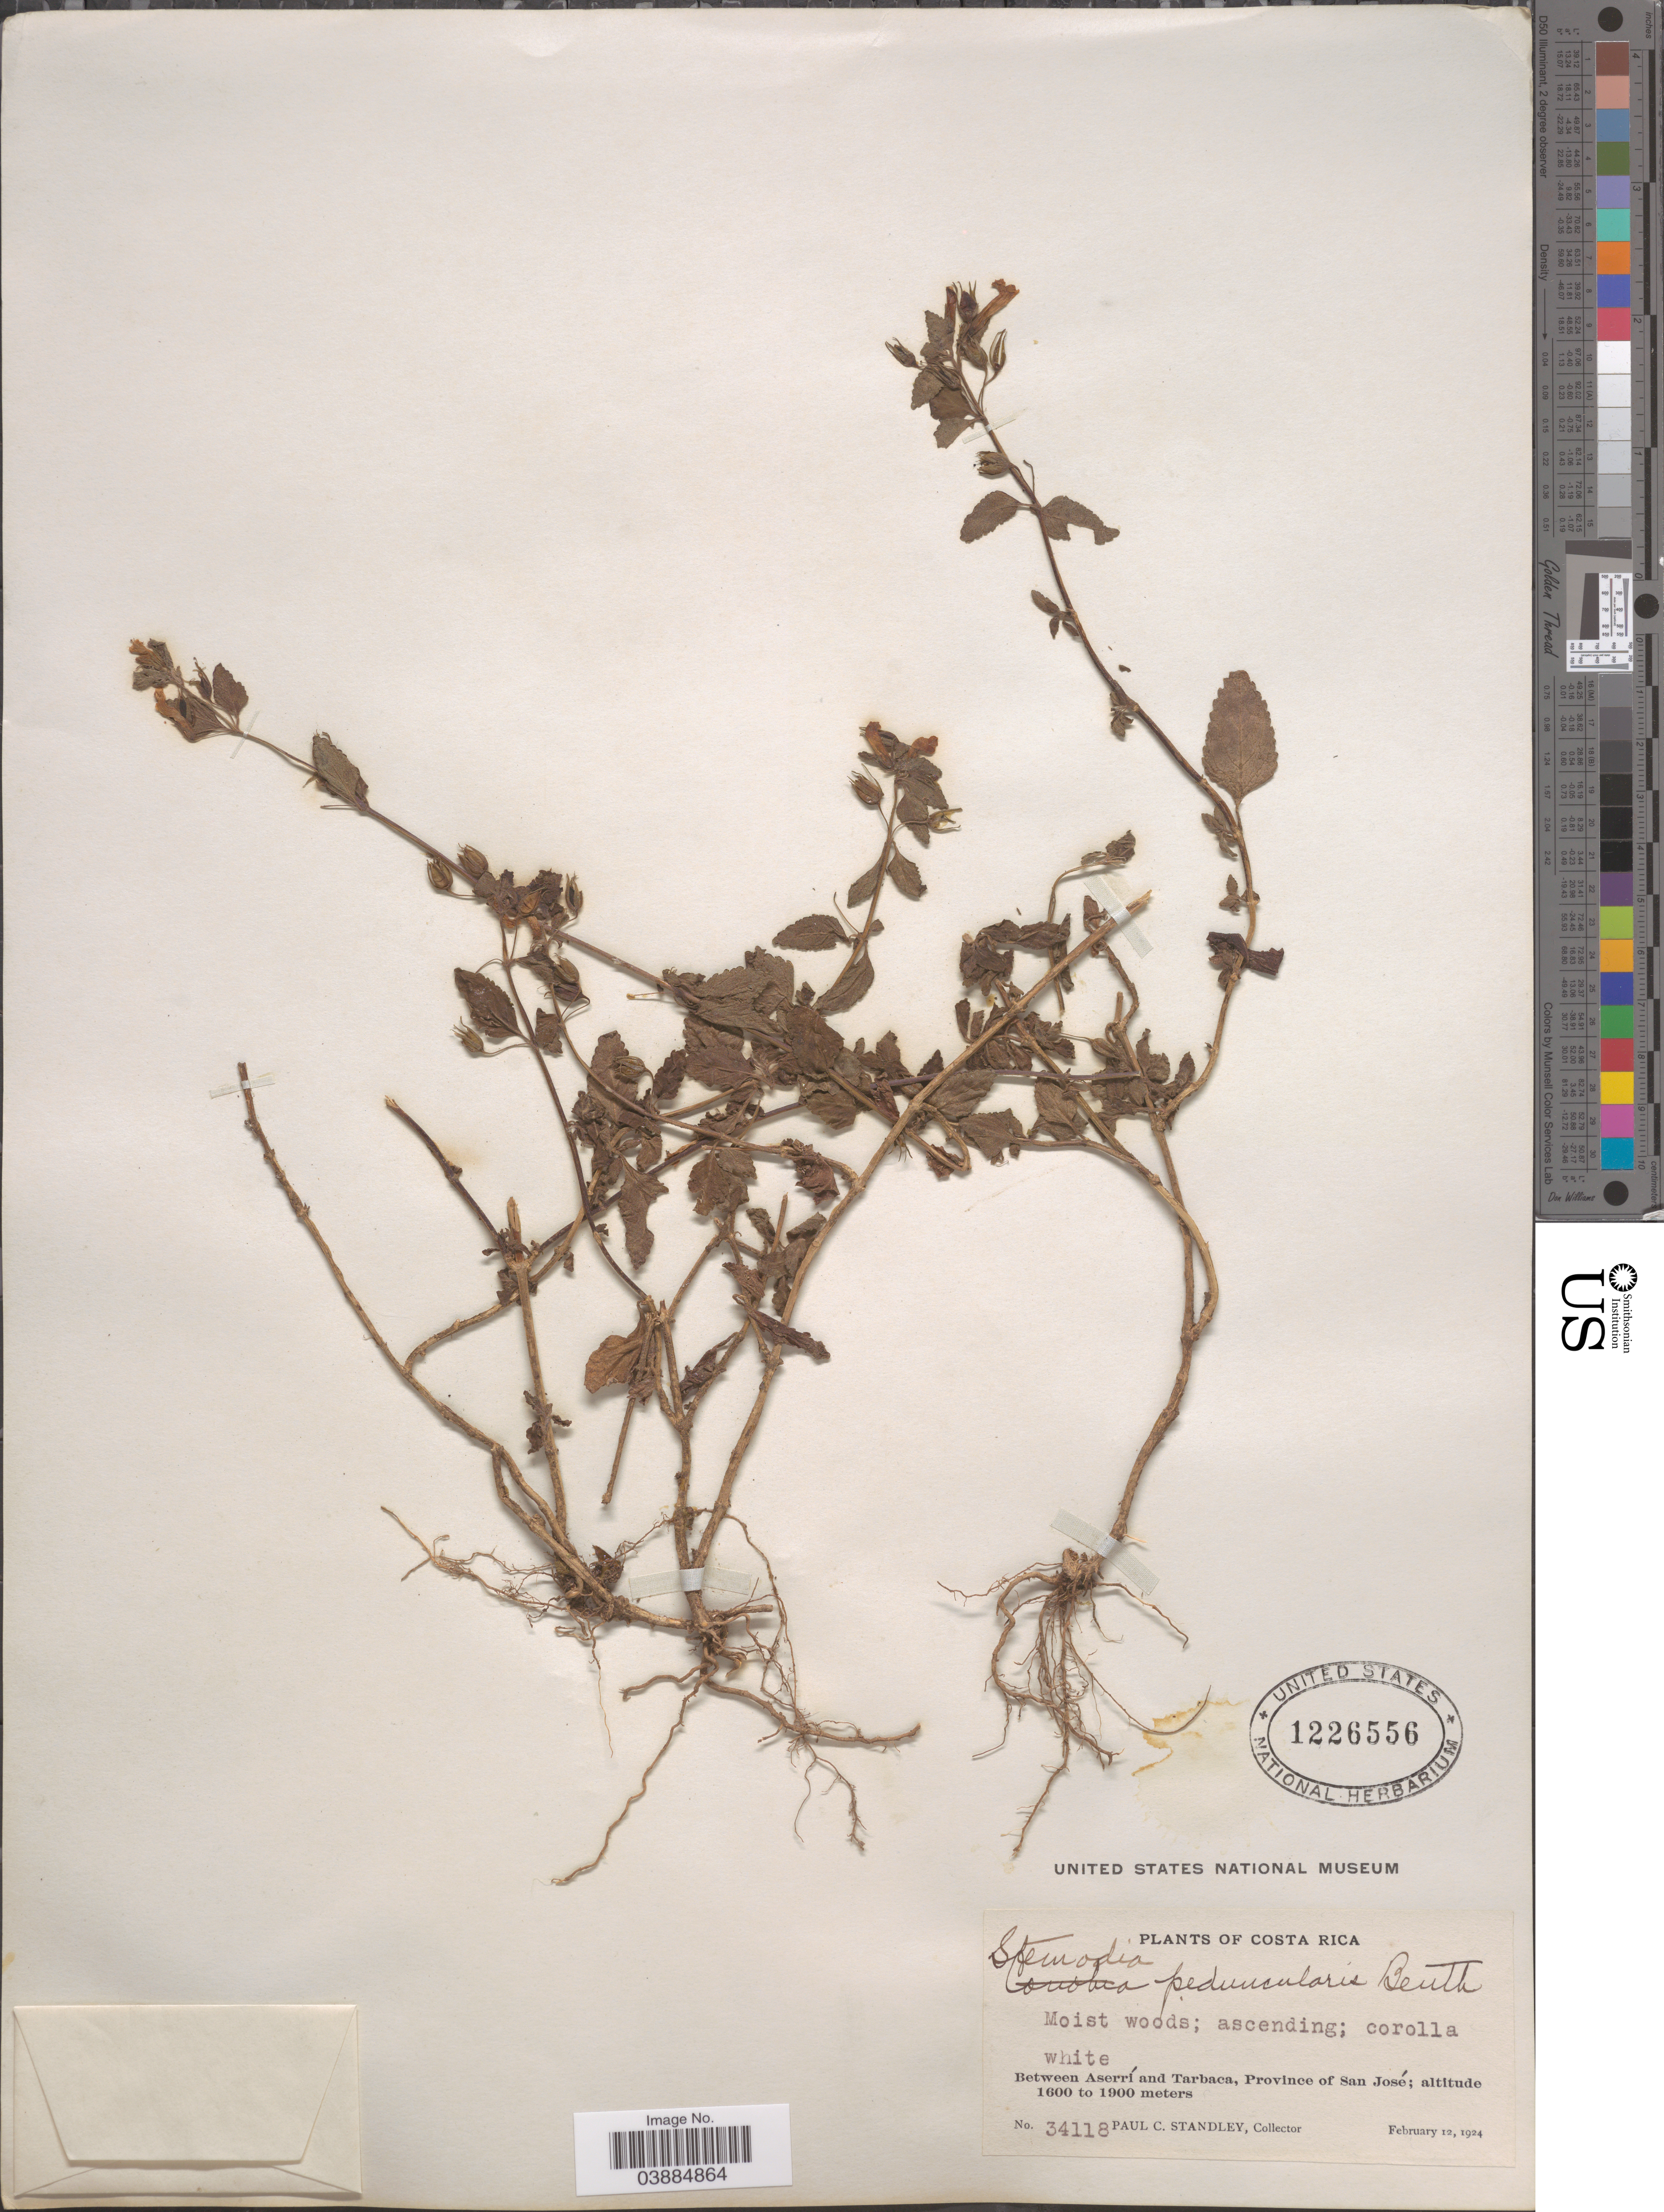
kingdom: Plantae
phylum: Tracheophyta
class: Magnoliopsida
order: Lamiales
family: Plantaginaceae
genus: Stemodia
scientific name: Stemodia peduncularis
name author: Benth.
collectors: P. C. Standley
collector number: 34118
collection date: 1924-02-12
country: Costa Rica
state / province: San José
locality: Between Aserrí and Tarbaca.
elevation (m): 1600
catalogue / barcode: US 1226556